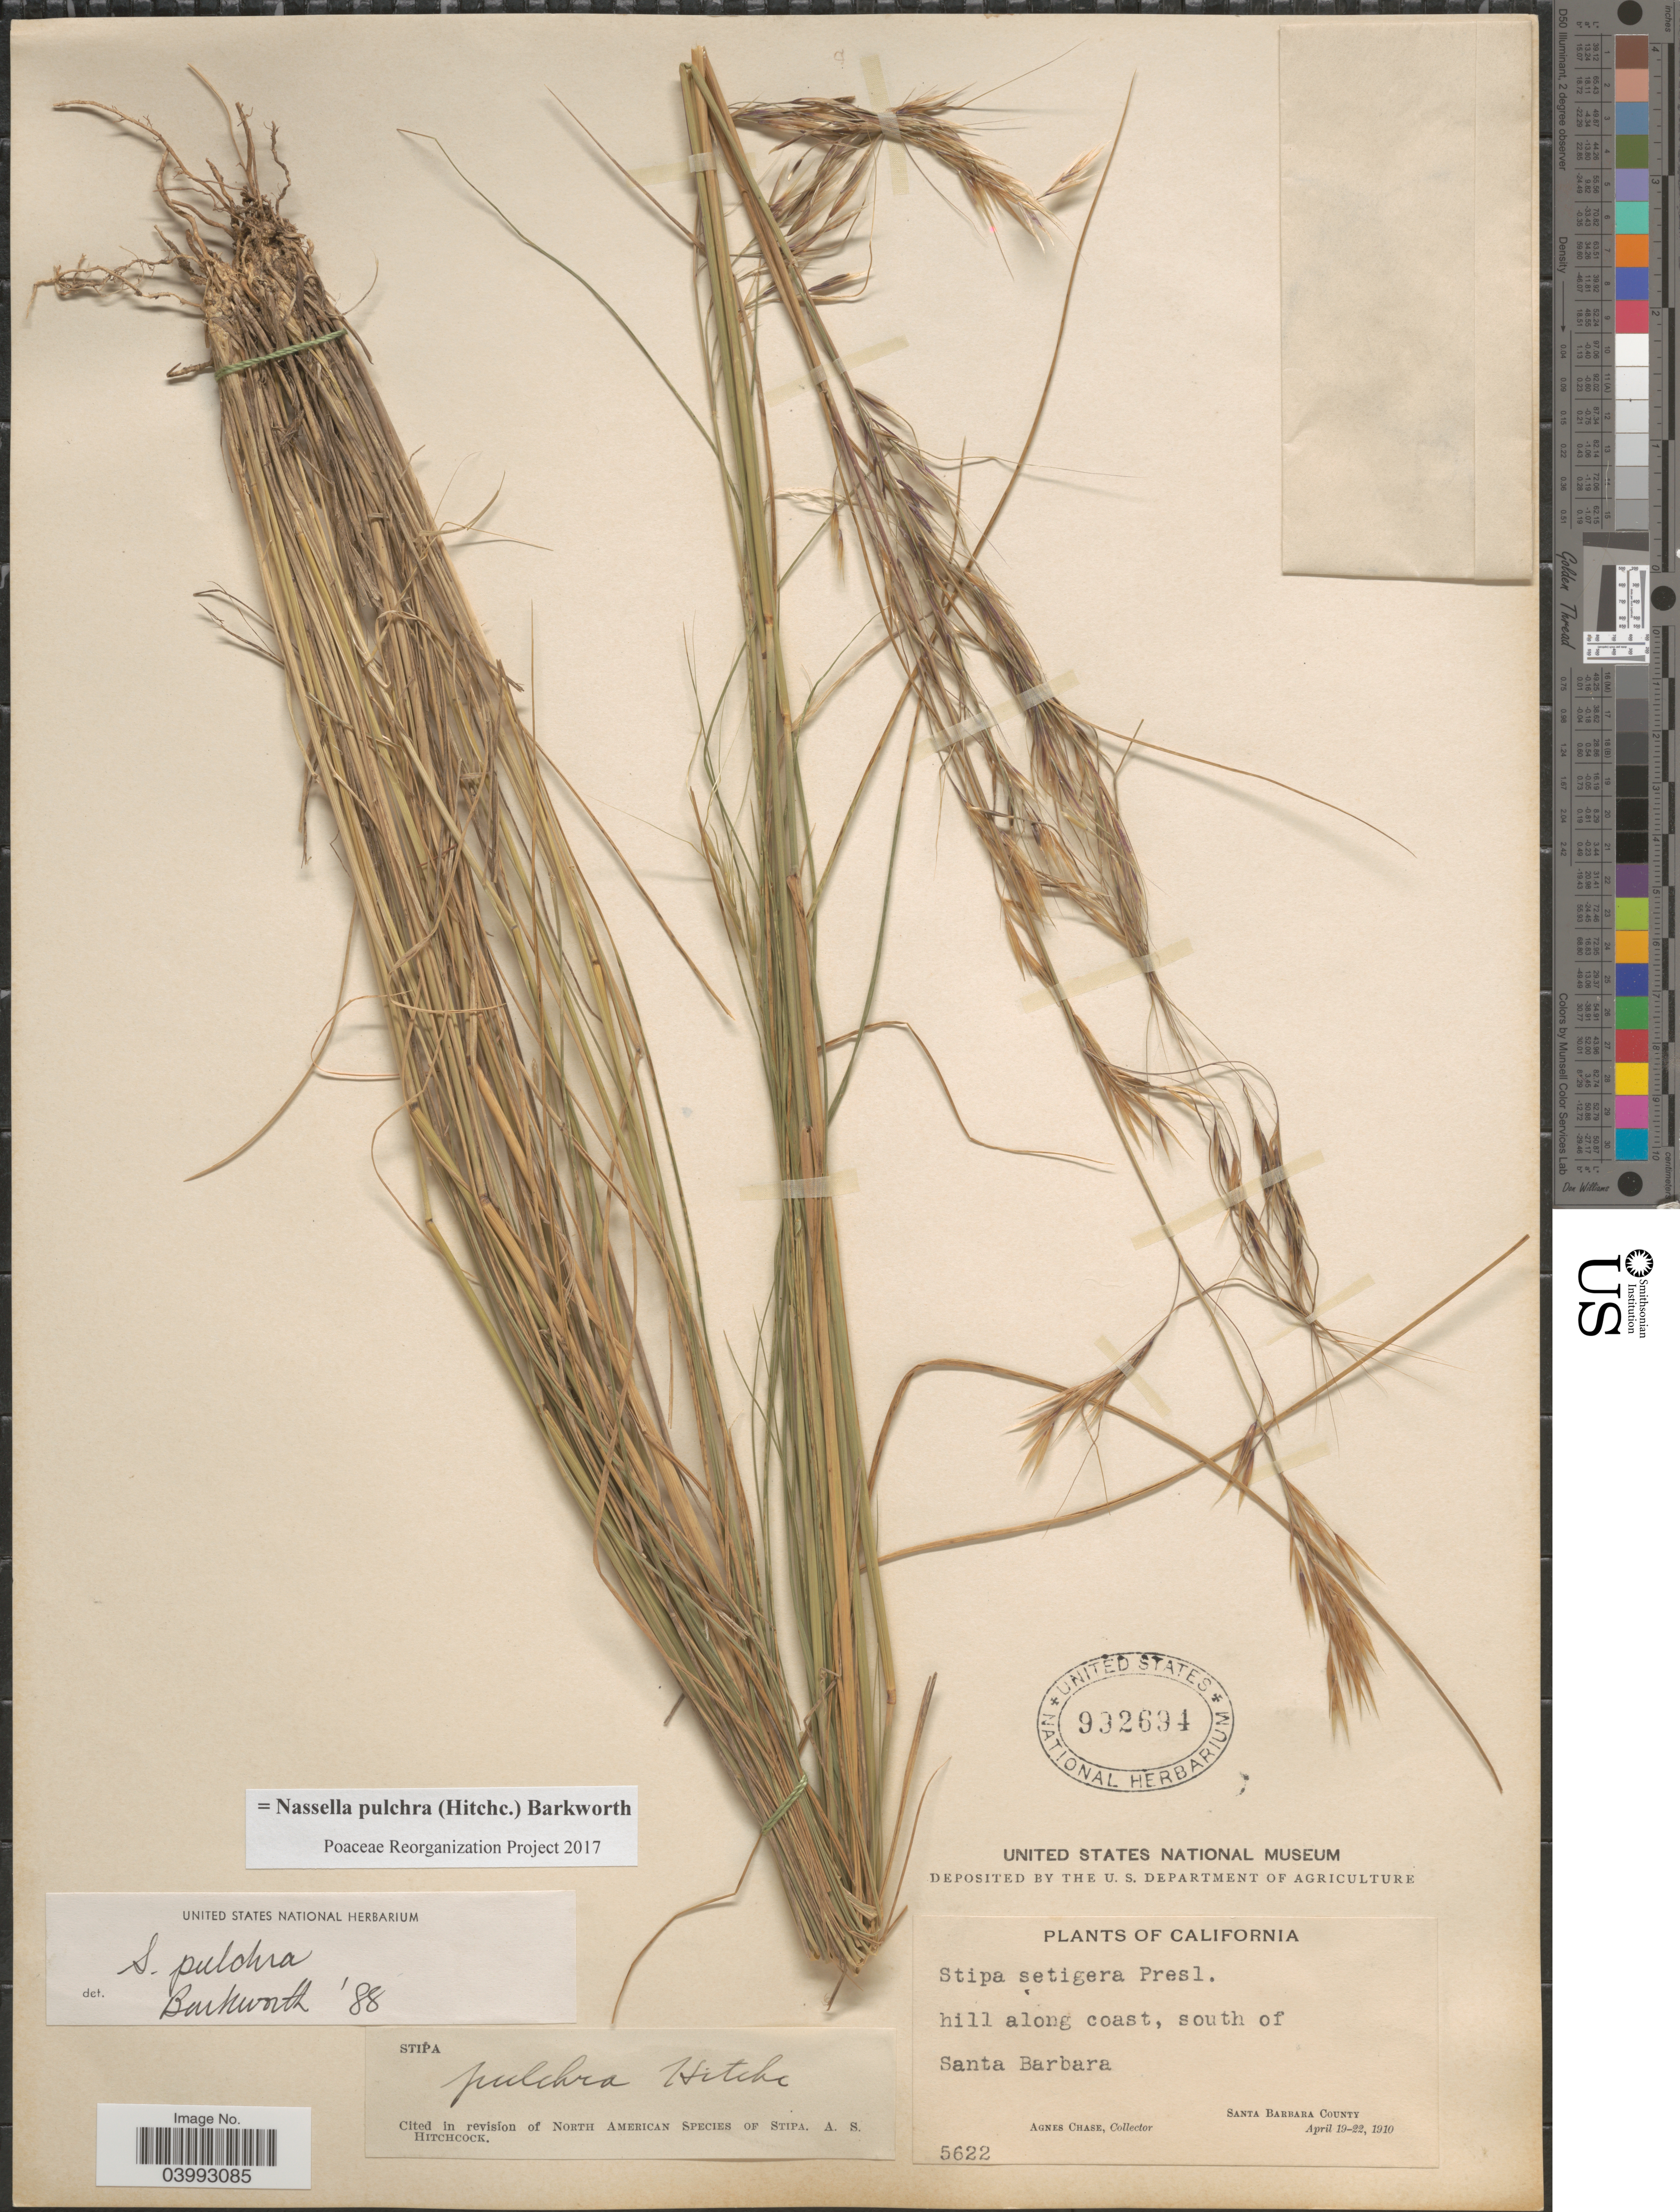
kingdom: Plantae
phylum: Tracheophyta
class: Liliopsida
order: Poales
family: Poaceae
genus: Nassella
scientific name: Nassella pulchra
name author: (Hitchc.) Barkworth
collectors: A. Chase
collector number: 5622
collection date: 1910-04-19/1910-04-22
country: United States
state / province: California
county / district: Santa Barbara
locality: Hill along coast, south of Santa Barbara. Santa Barbara County.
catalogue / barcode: US 992694